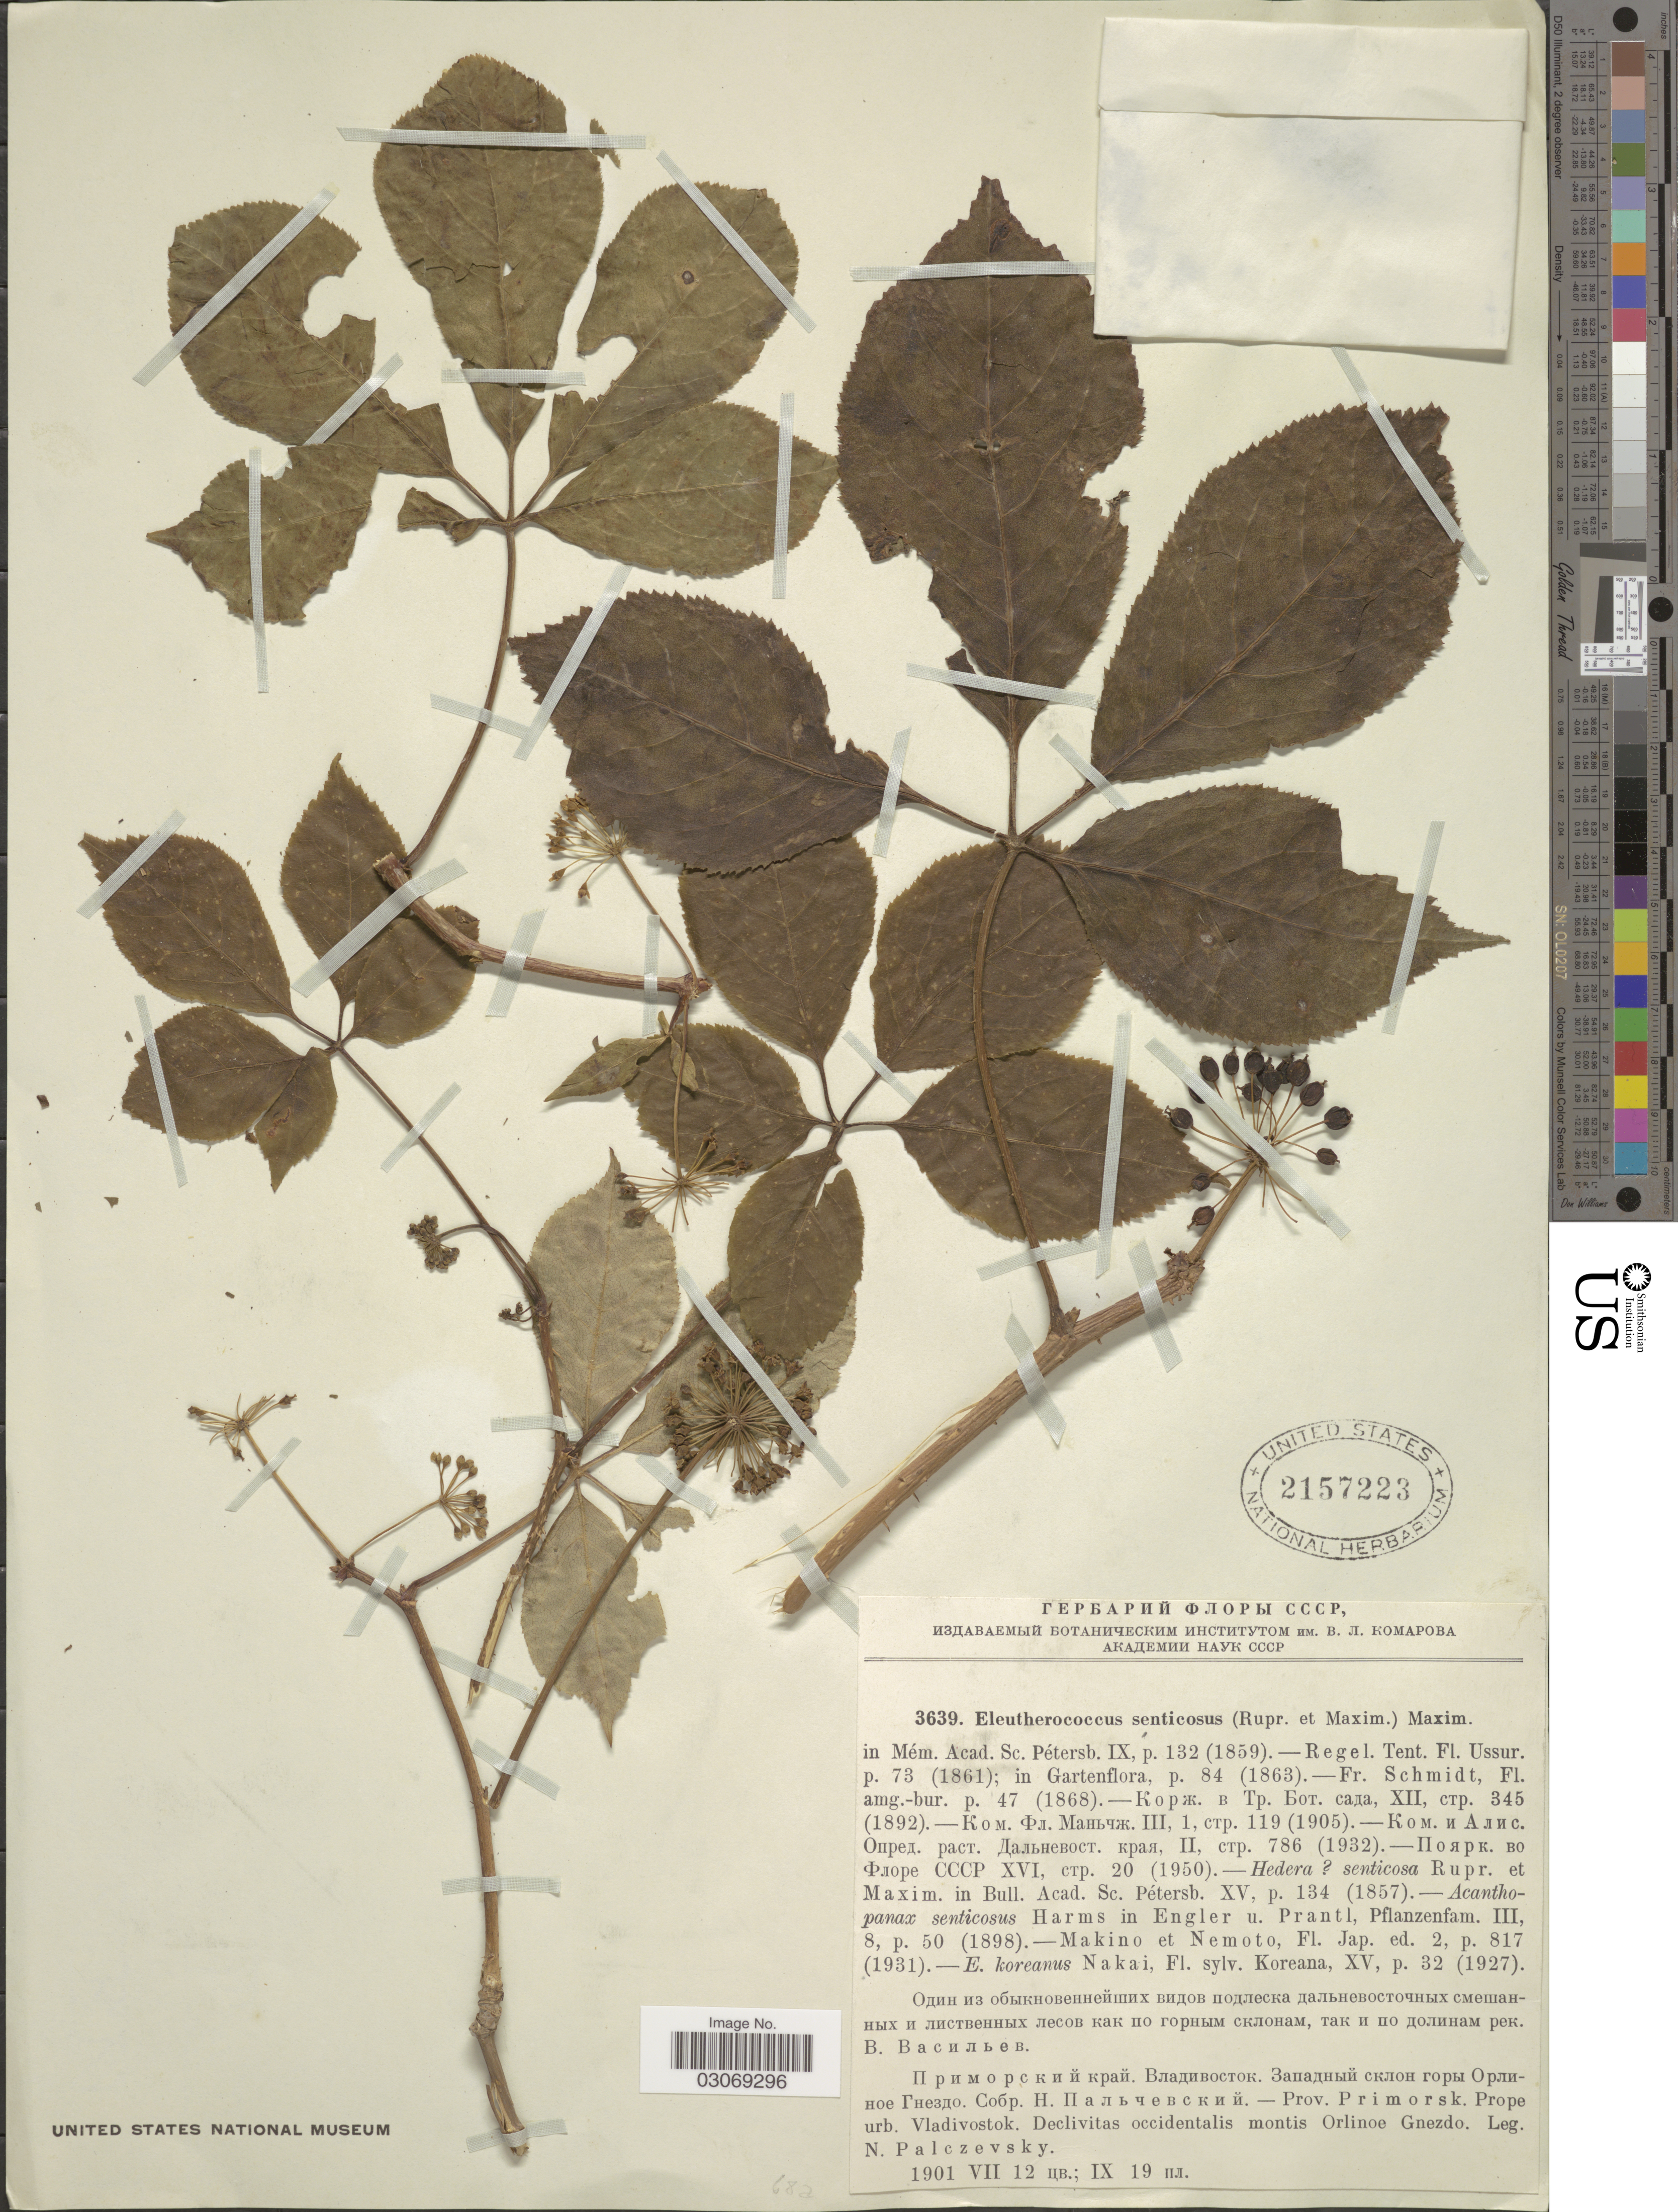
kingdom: Plantae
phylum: Tracheophyta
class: Magnoliopsida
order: Apiales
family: Araliaceae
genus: Eleutherococcus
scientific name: Eleutherococcus senticosus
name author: (Rupr. & Maxim.) Maxim.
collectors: N. Palczevsky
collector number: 3639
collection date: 1901-07-12/1901-09-19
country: Russian Federation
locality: Prov. Primorsk. Prope urb. Vladivostok. Montis Orlinoe Gnezdo.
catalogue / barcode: US 2157223